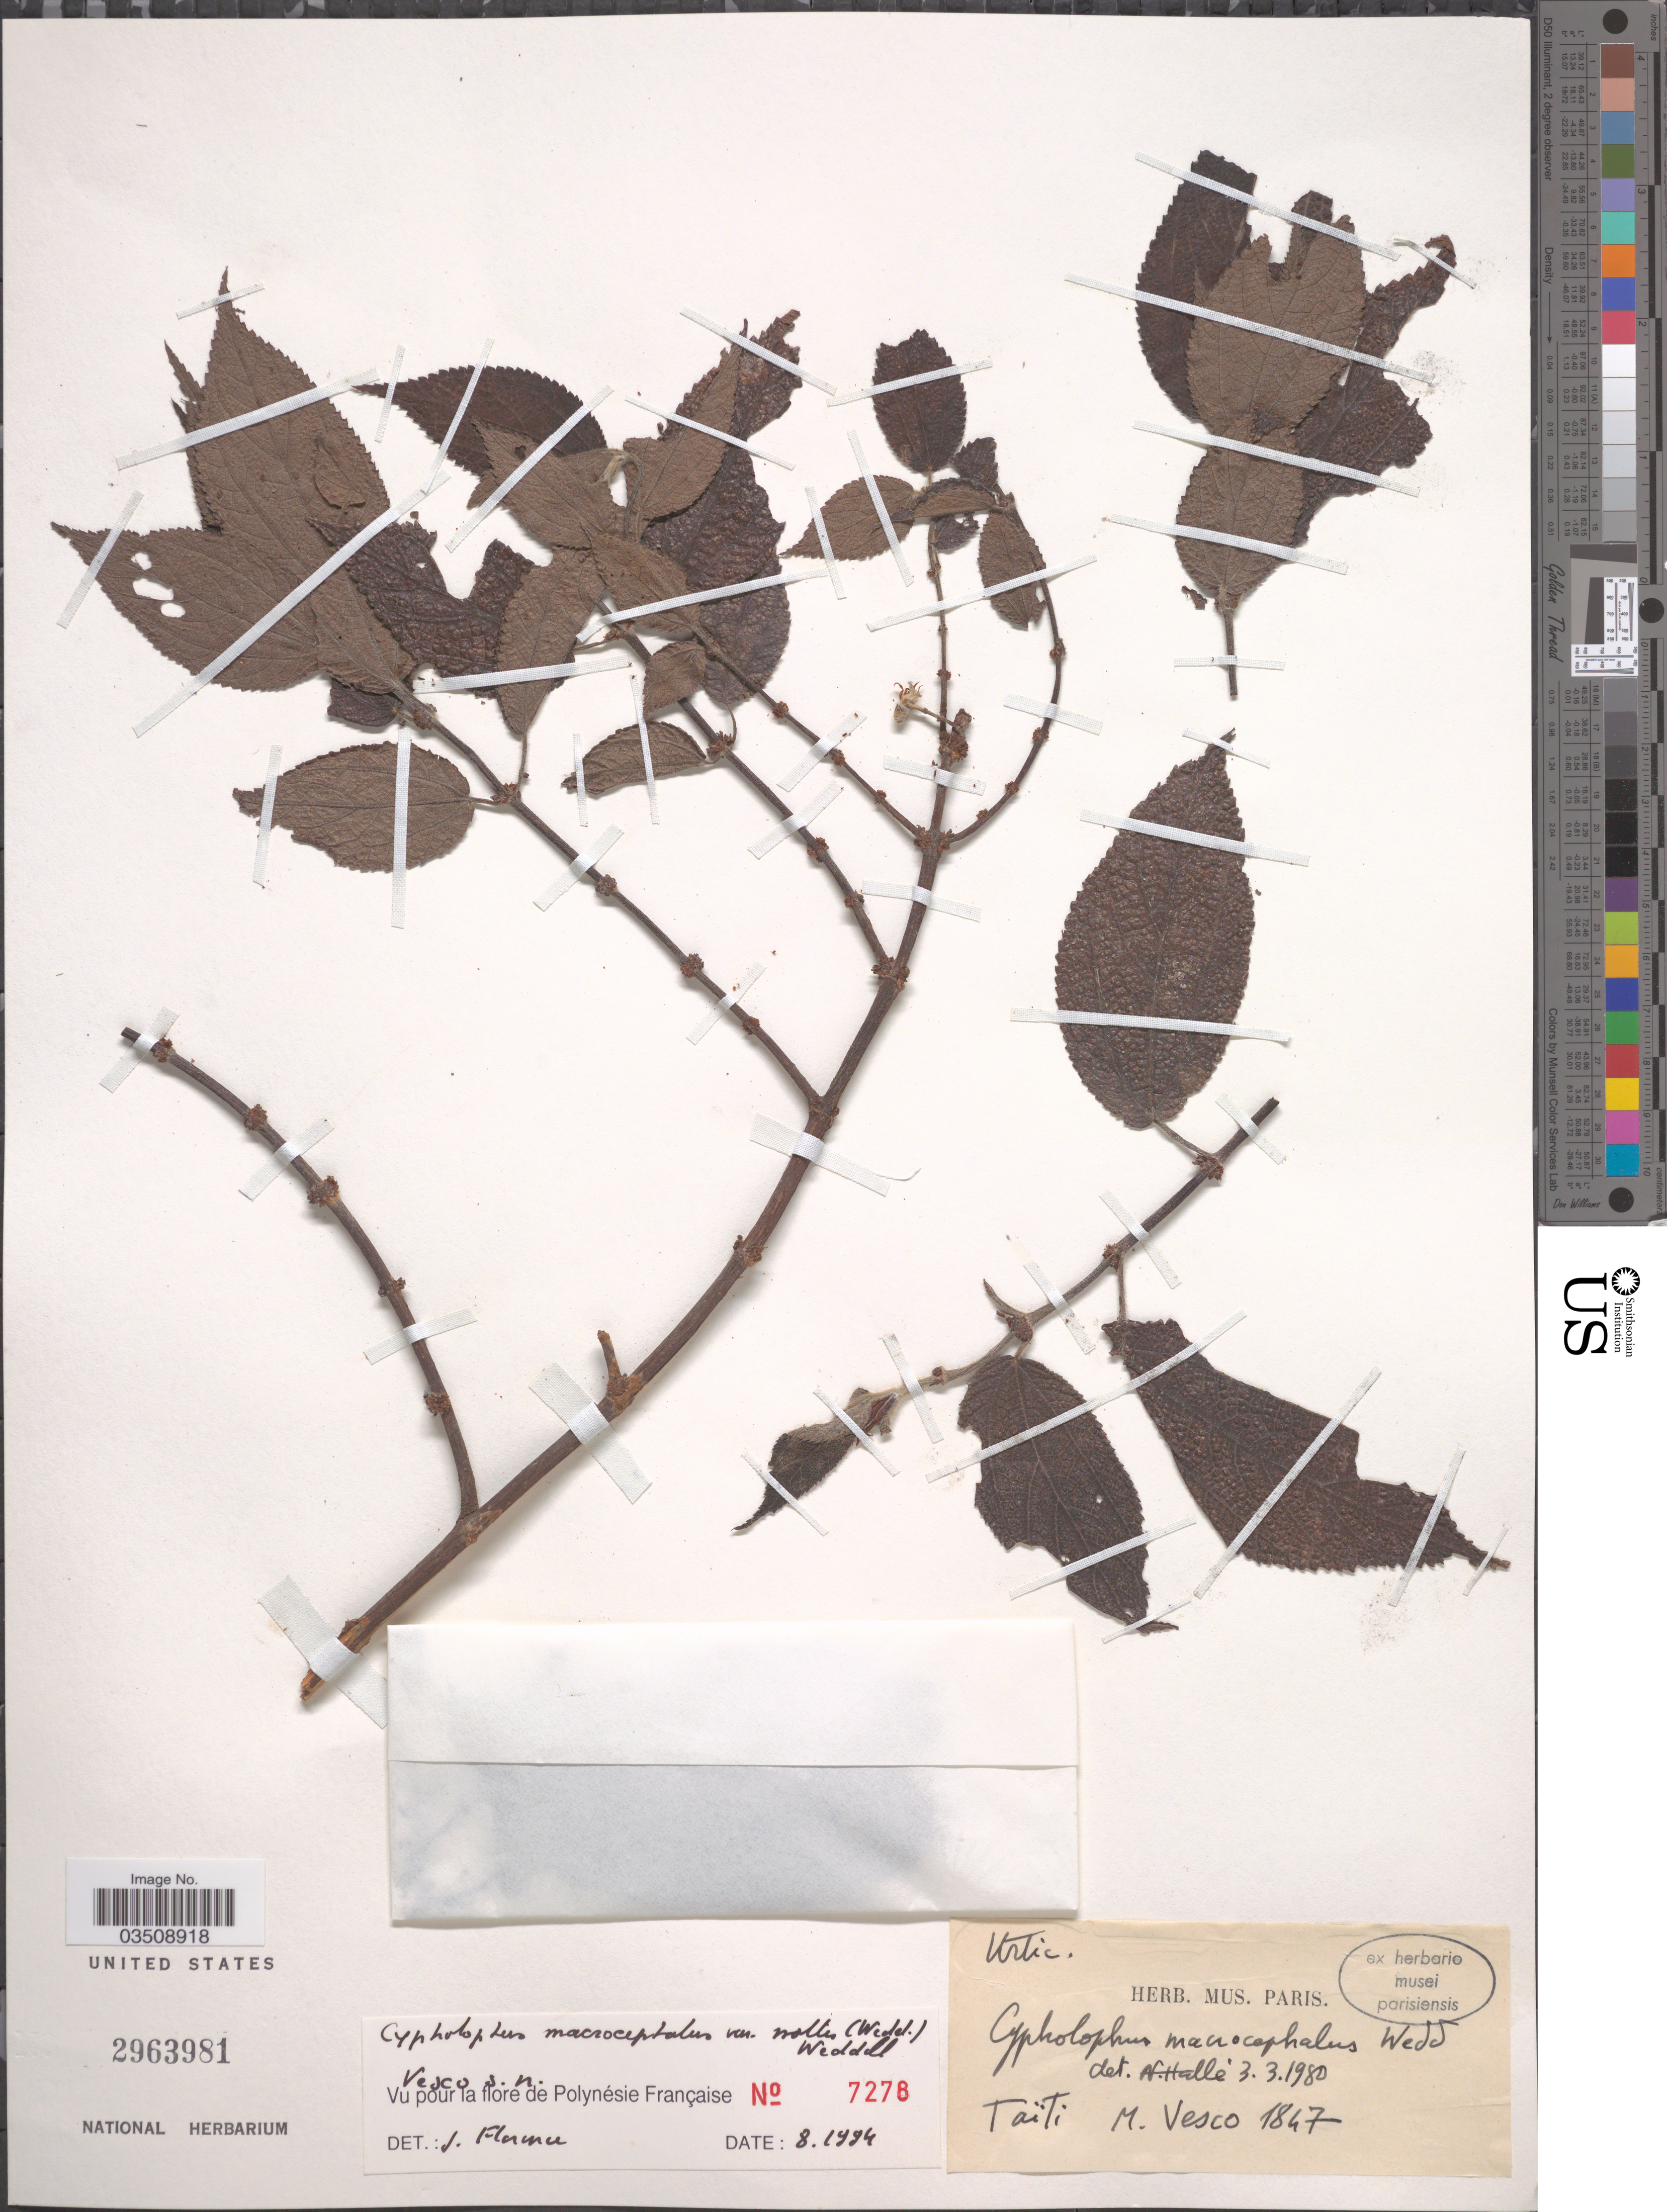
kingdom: Plantae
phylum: Tracheophyta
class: Magnoliopsida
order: Rosales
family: Urticaceae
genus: Cypholophus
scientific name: Cypholophus macrocephalus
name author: Wedd.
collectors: M. Vesco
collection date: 1847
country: French Polynesia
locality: Taïti.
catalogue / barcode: US 2963981